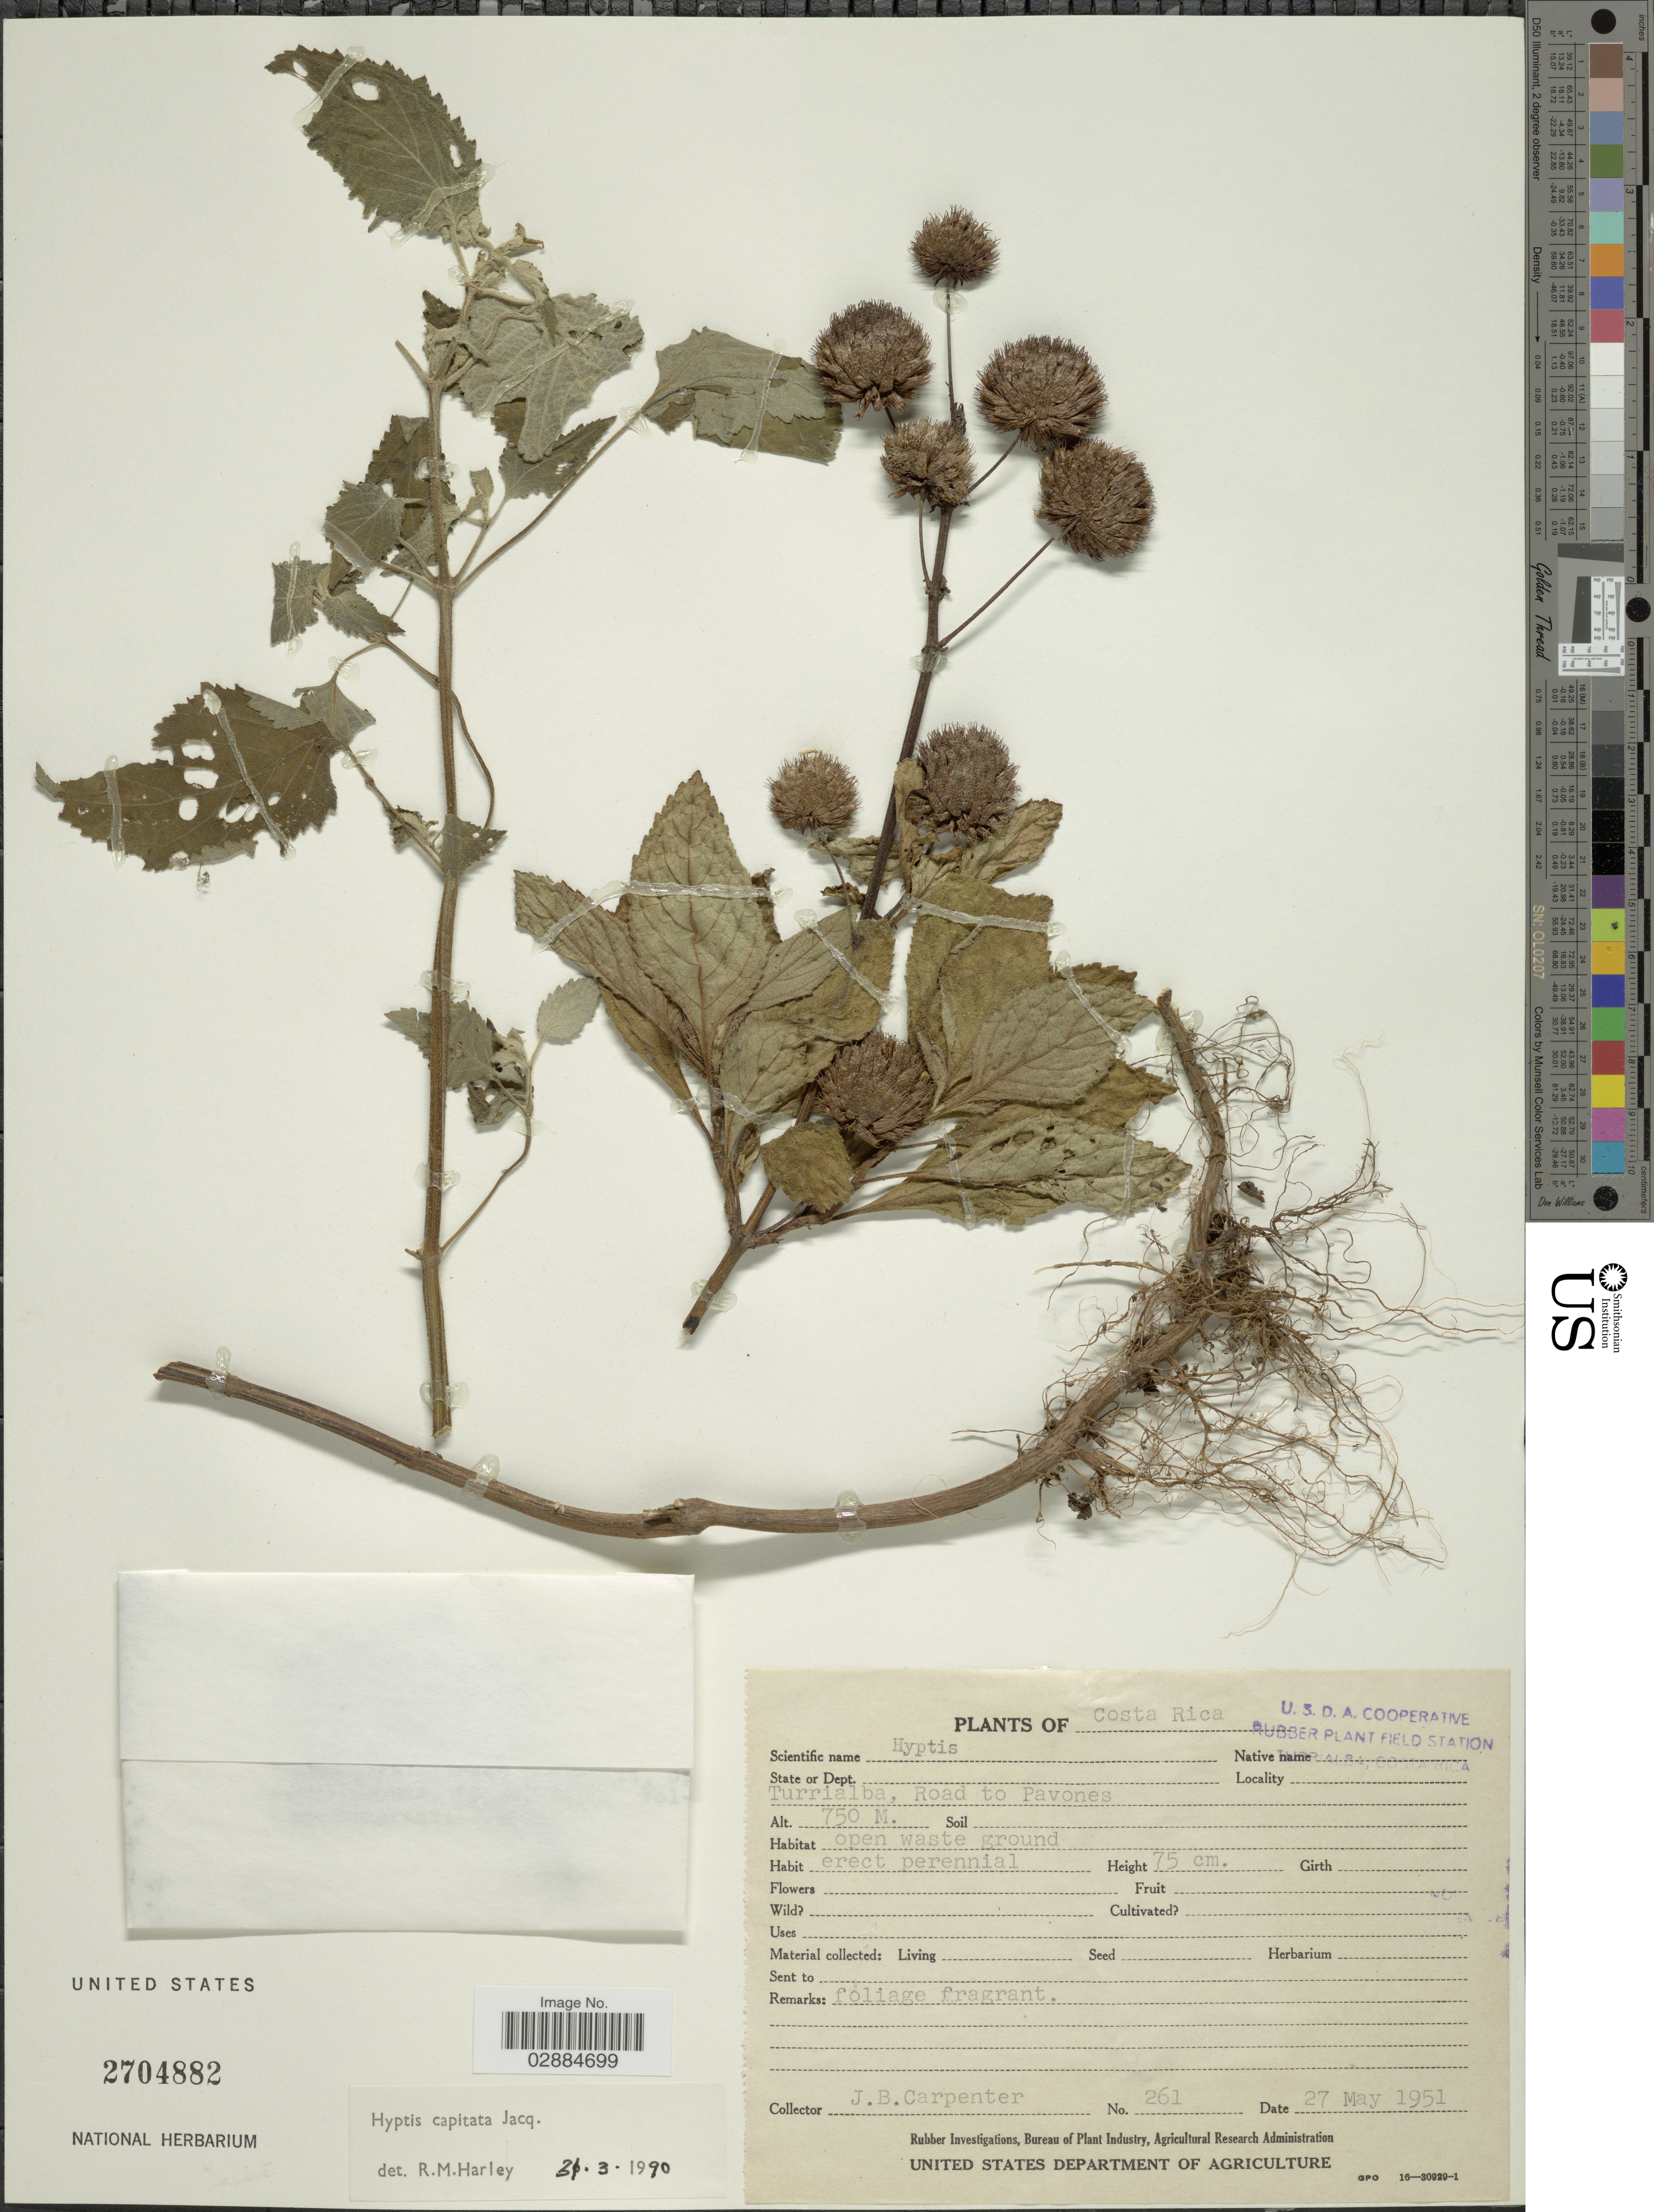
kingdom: Plantae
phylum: Tracheophyta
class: Magnoliopsida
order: Lamiales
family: Lamiaceae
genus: Hyptis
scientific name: Hyptis capitata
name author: Jacq.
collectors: J. Carpenter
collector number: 261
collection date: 1951-05-27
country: Costa Rica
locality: State or Dept. Turrialba, Road to Pavones.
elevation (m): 750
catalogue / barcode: US 2704882